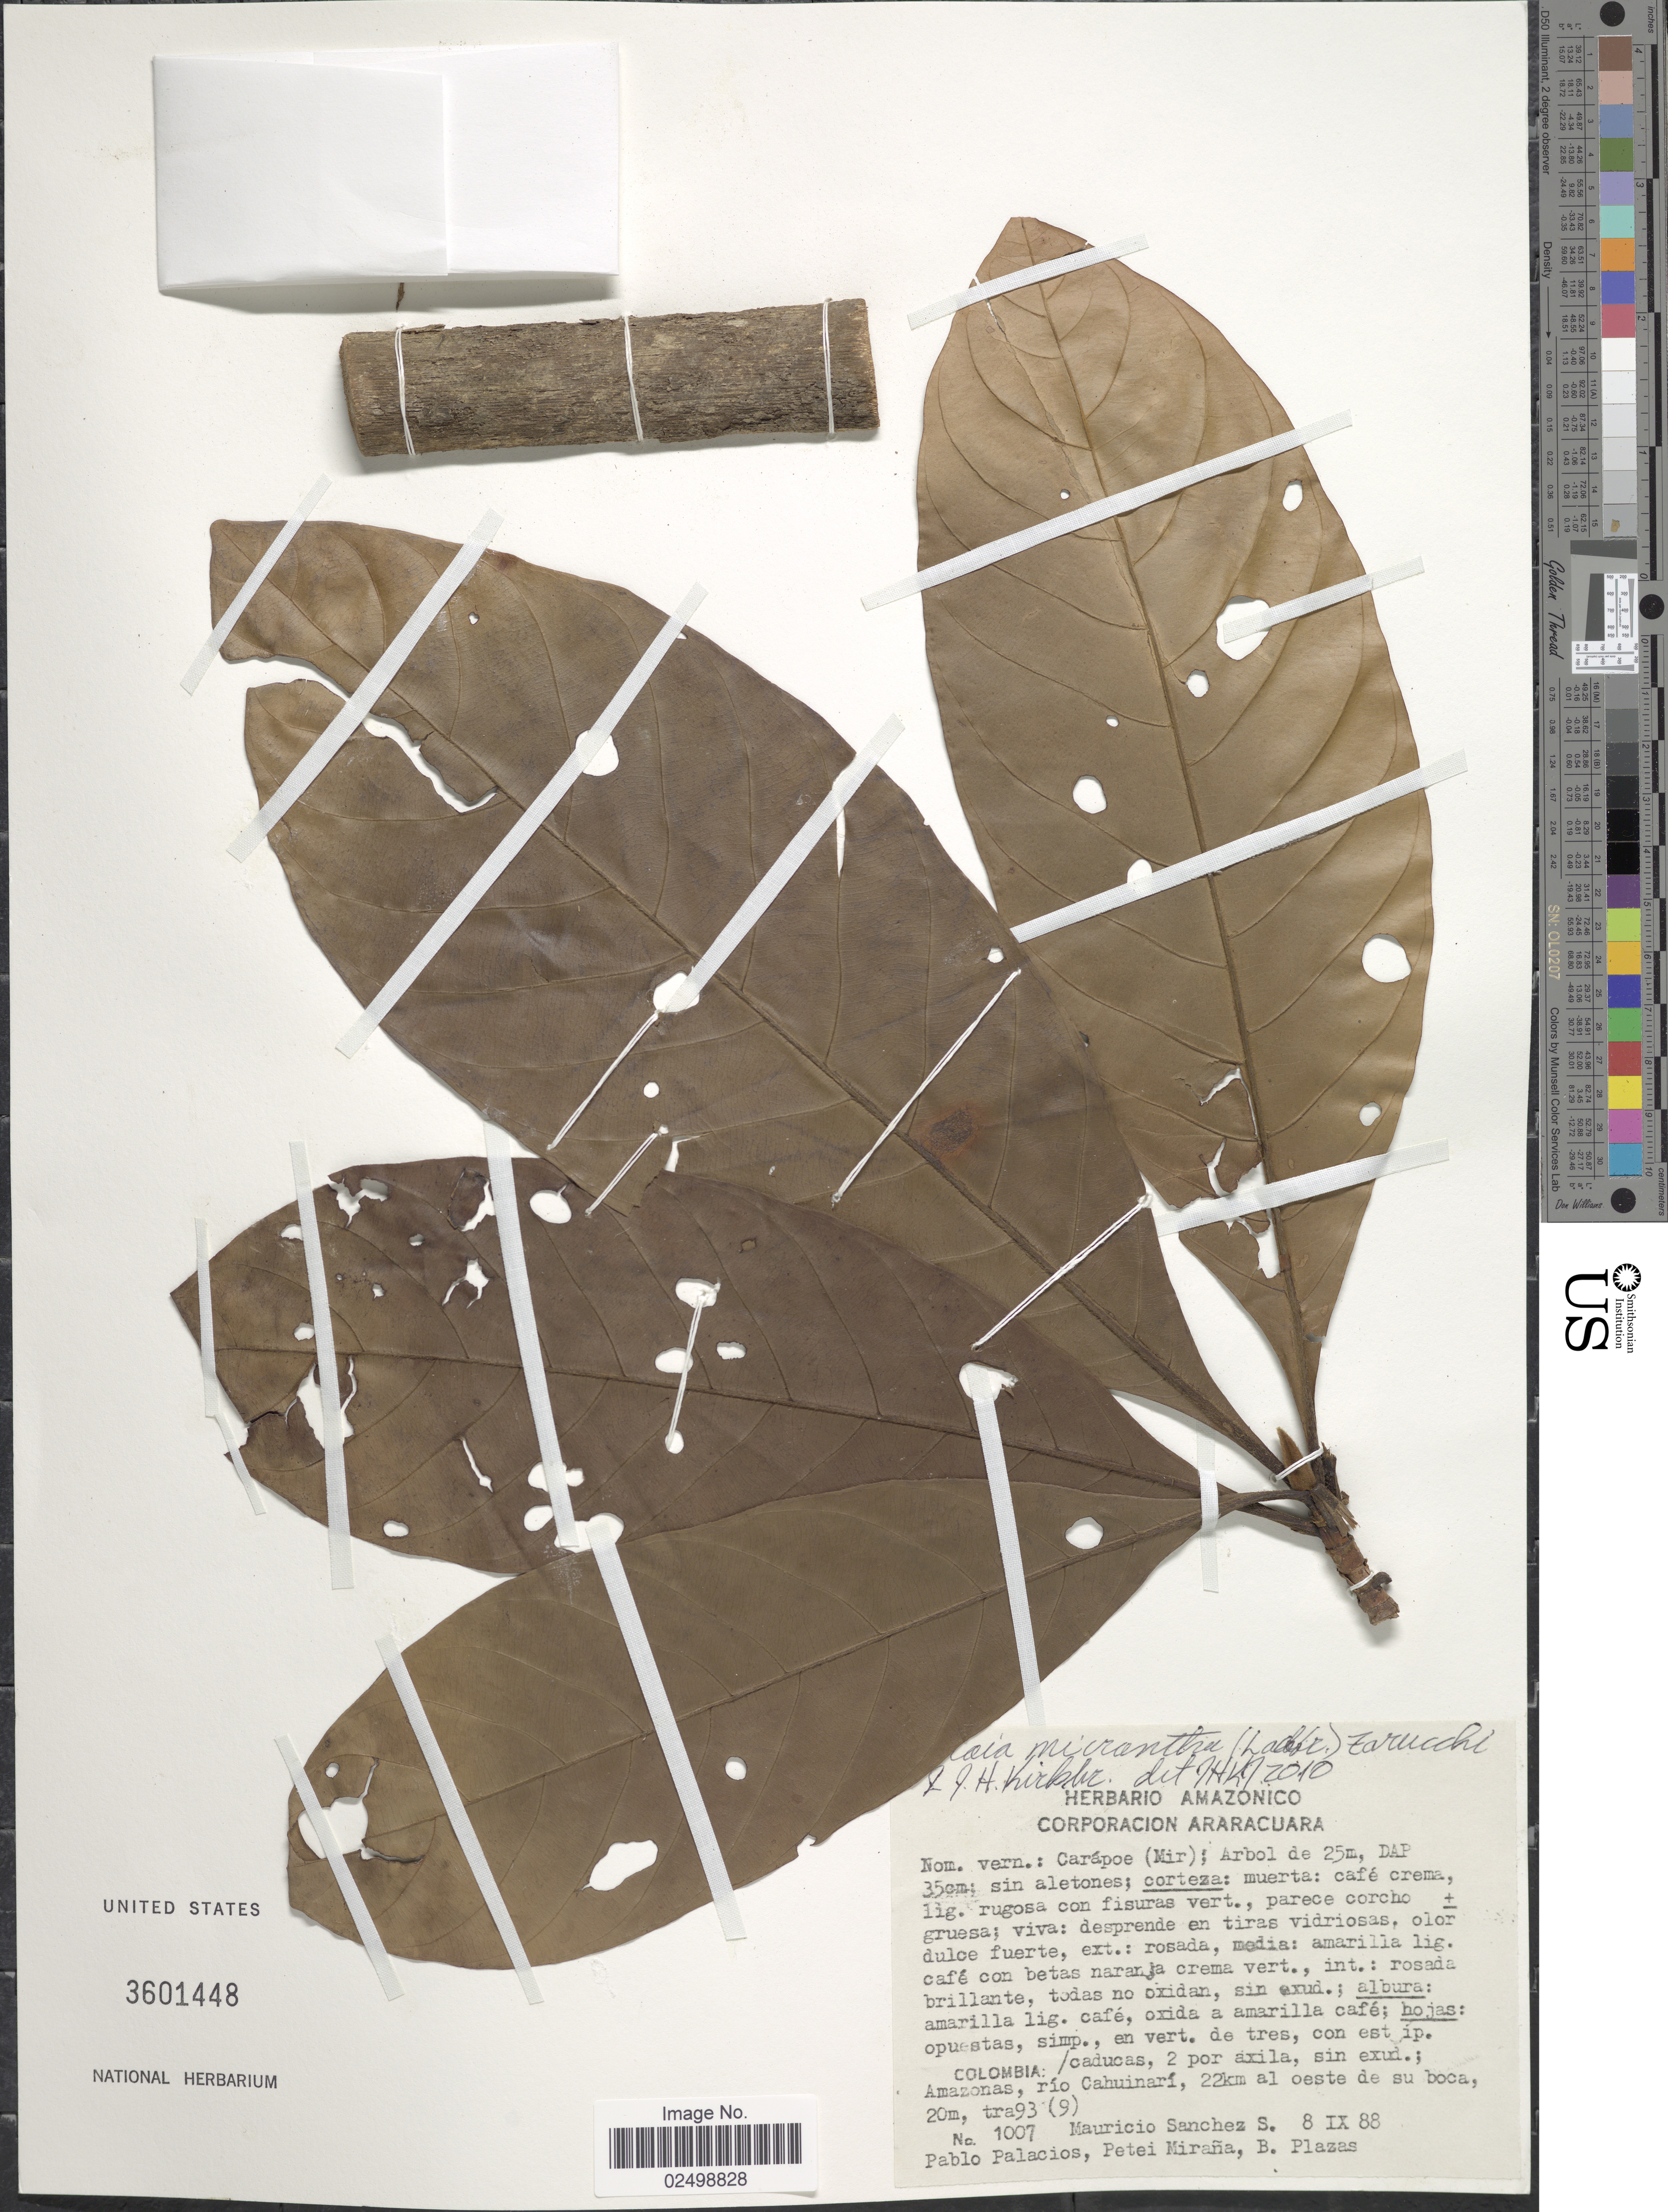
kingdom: Plantae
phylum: Tracheophyta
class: Magnoliopsida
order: Gentianales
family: Rubiaceae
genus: Duroia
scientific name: Duroia micrantha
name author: (Ladbr.) Zarucchi & J.H. Kirkbr.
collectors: M. Sanchez S., P. Palacios, P. Miraña & B. Plazas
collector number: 1007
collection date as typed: Transcribed d/m/y: 8/9/88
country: Colombia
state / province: Amazônas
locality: Río Cahuinarí, 22km al oeste de su boca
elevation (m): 20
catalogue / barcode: US 3601448